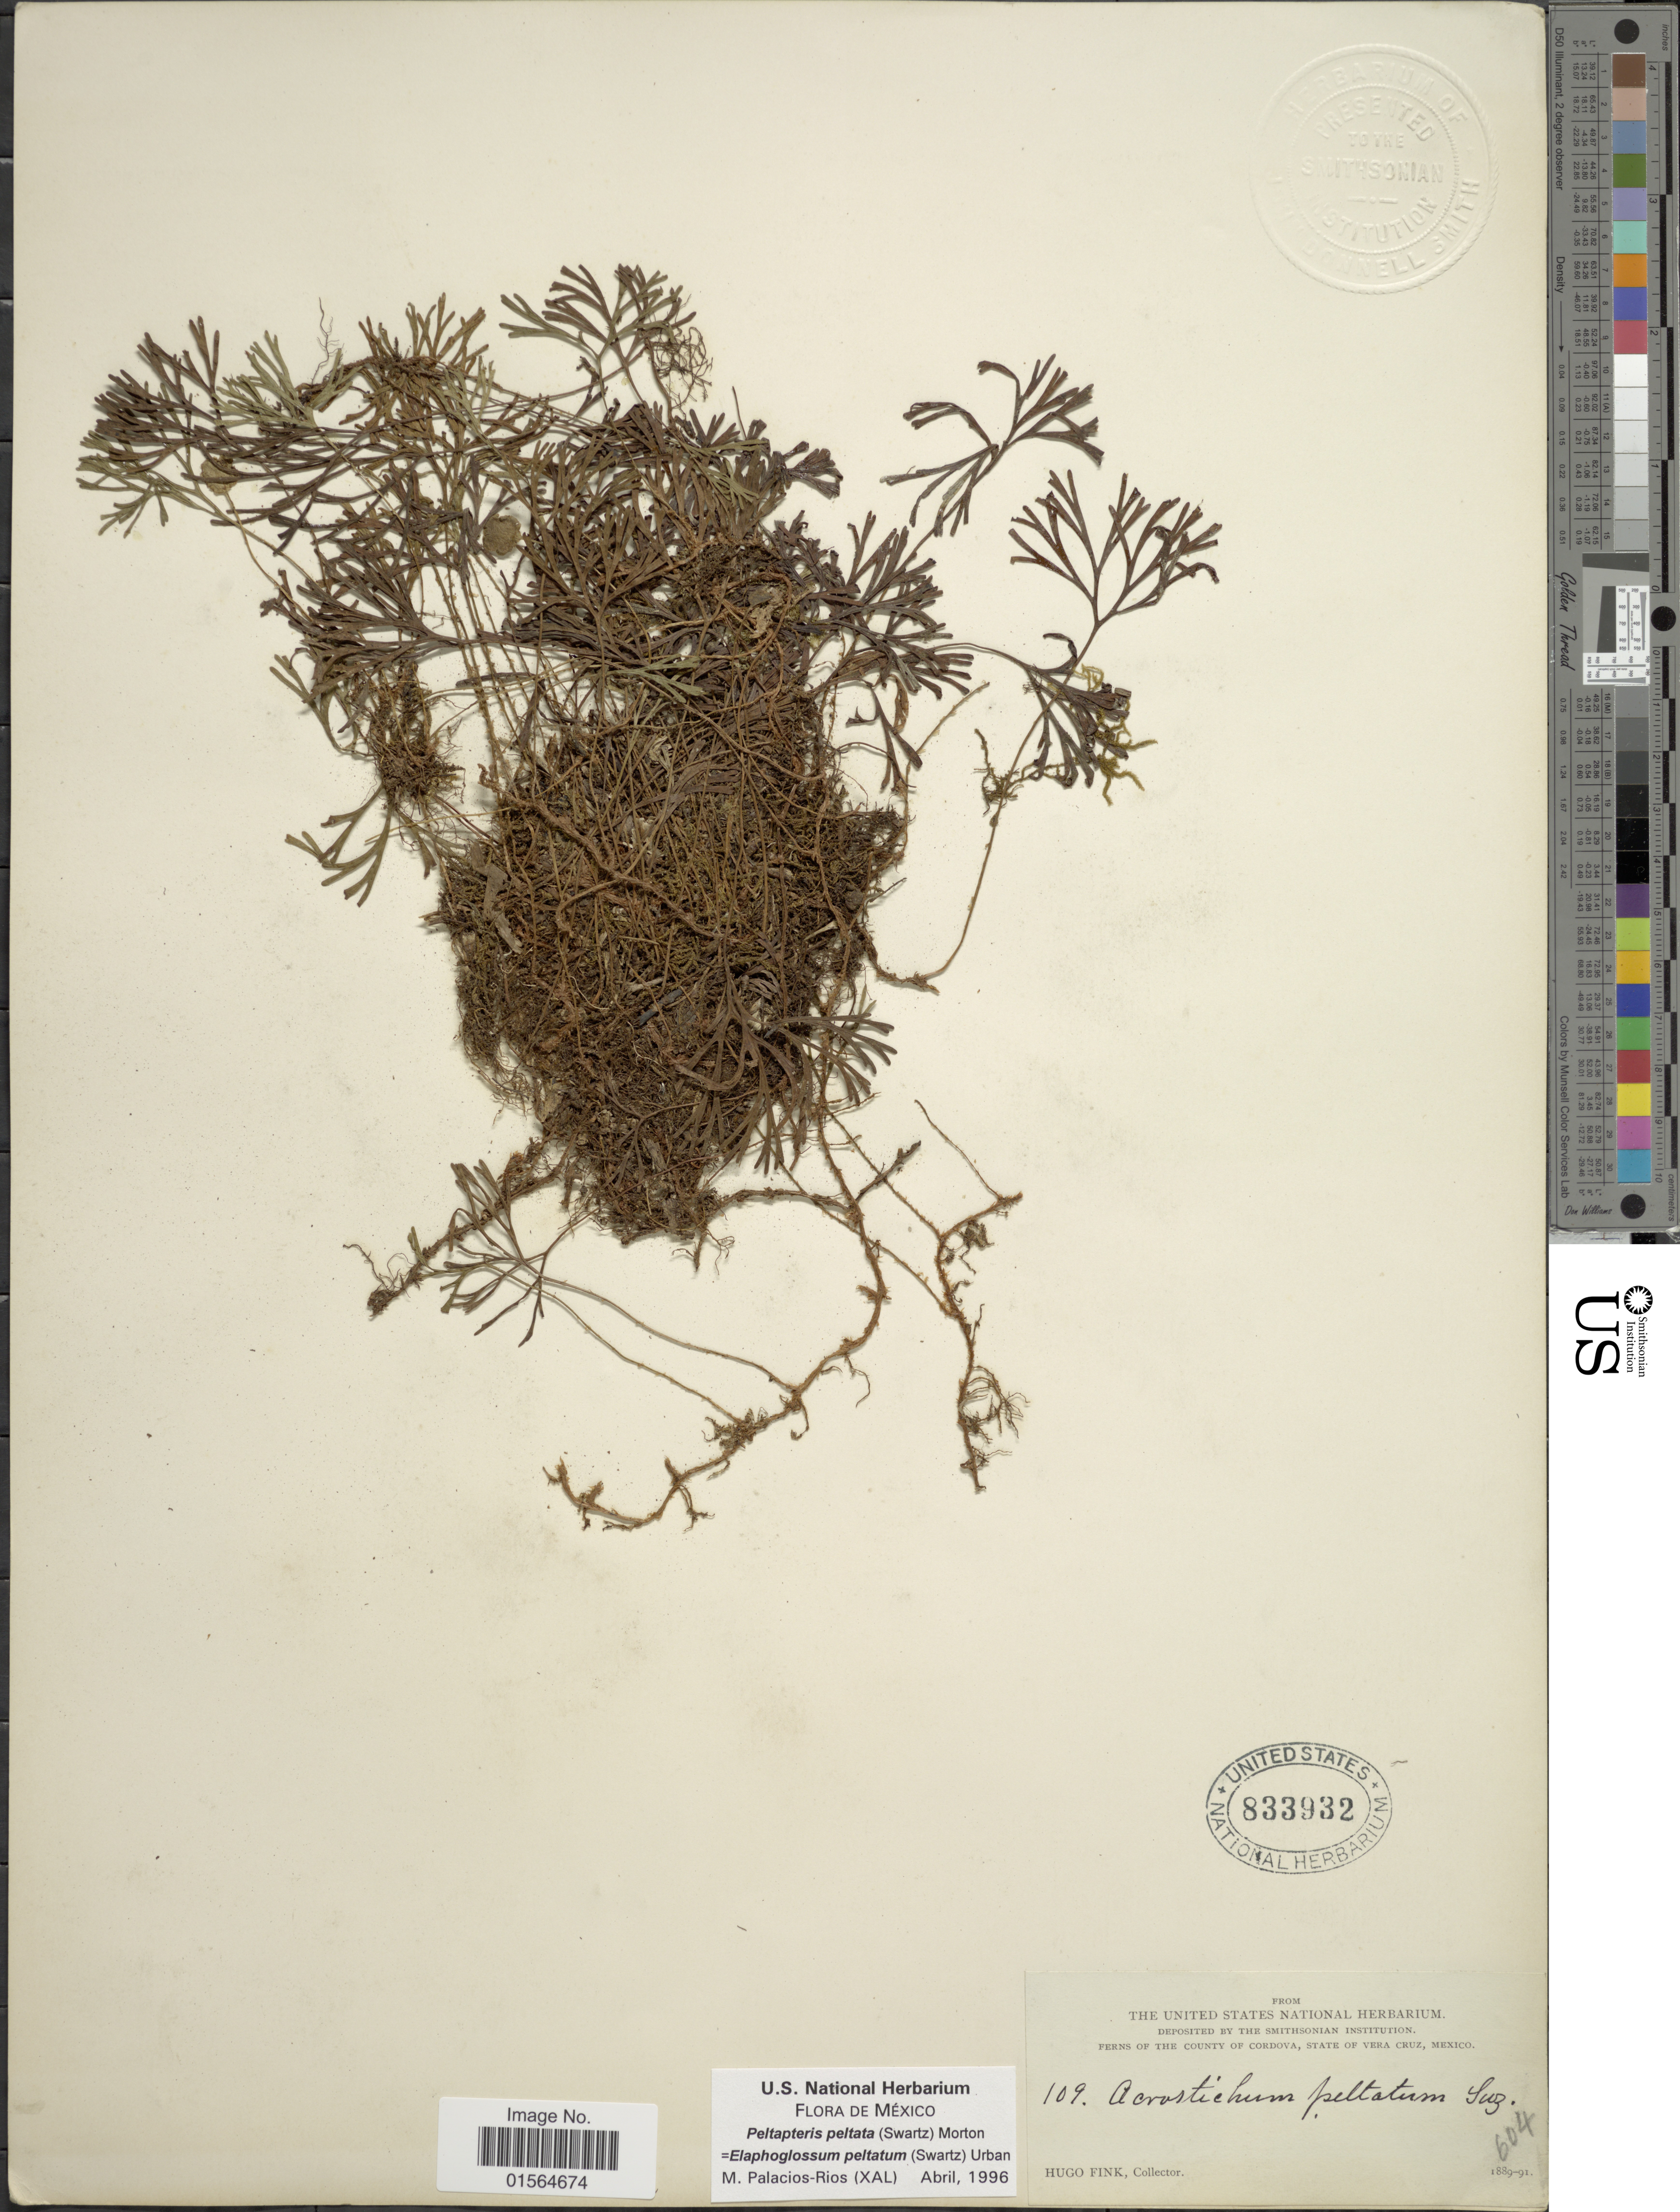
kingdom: Plantae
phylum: Tracheophyta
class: Polypodiopsida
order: Polypodiales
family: Dryopteridaceae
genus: Elaphoglossum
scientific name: Elaphoglossum peltatum f. peltatum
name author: (Sw.) Urb.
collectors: H. Fink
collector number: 109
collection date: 1889/1891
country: Mexico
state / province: Veracruz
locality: County of Cordova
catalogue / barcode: US 833932